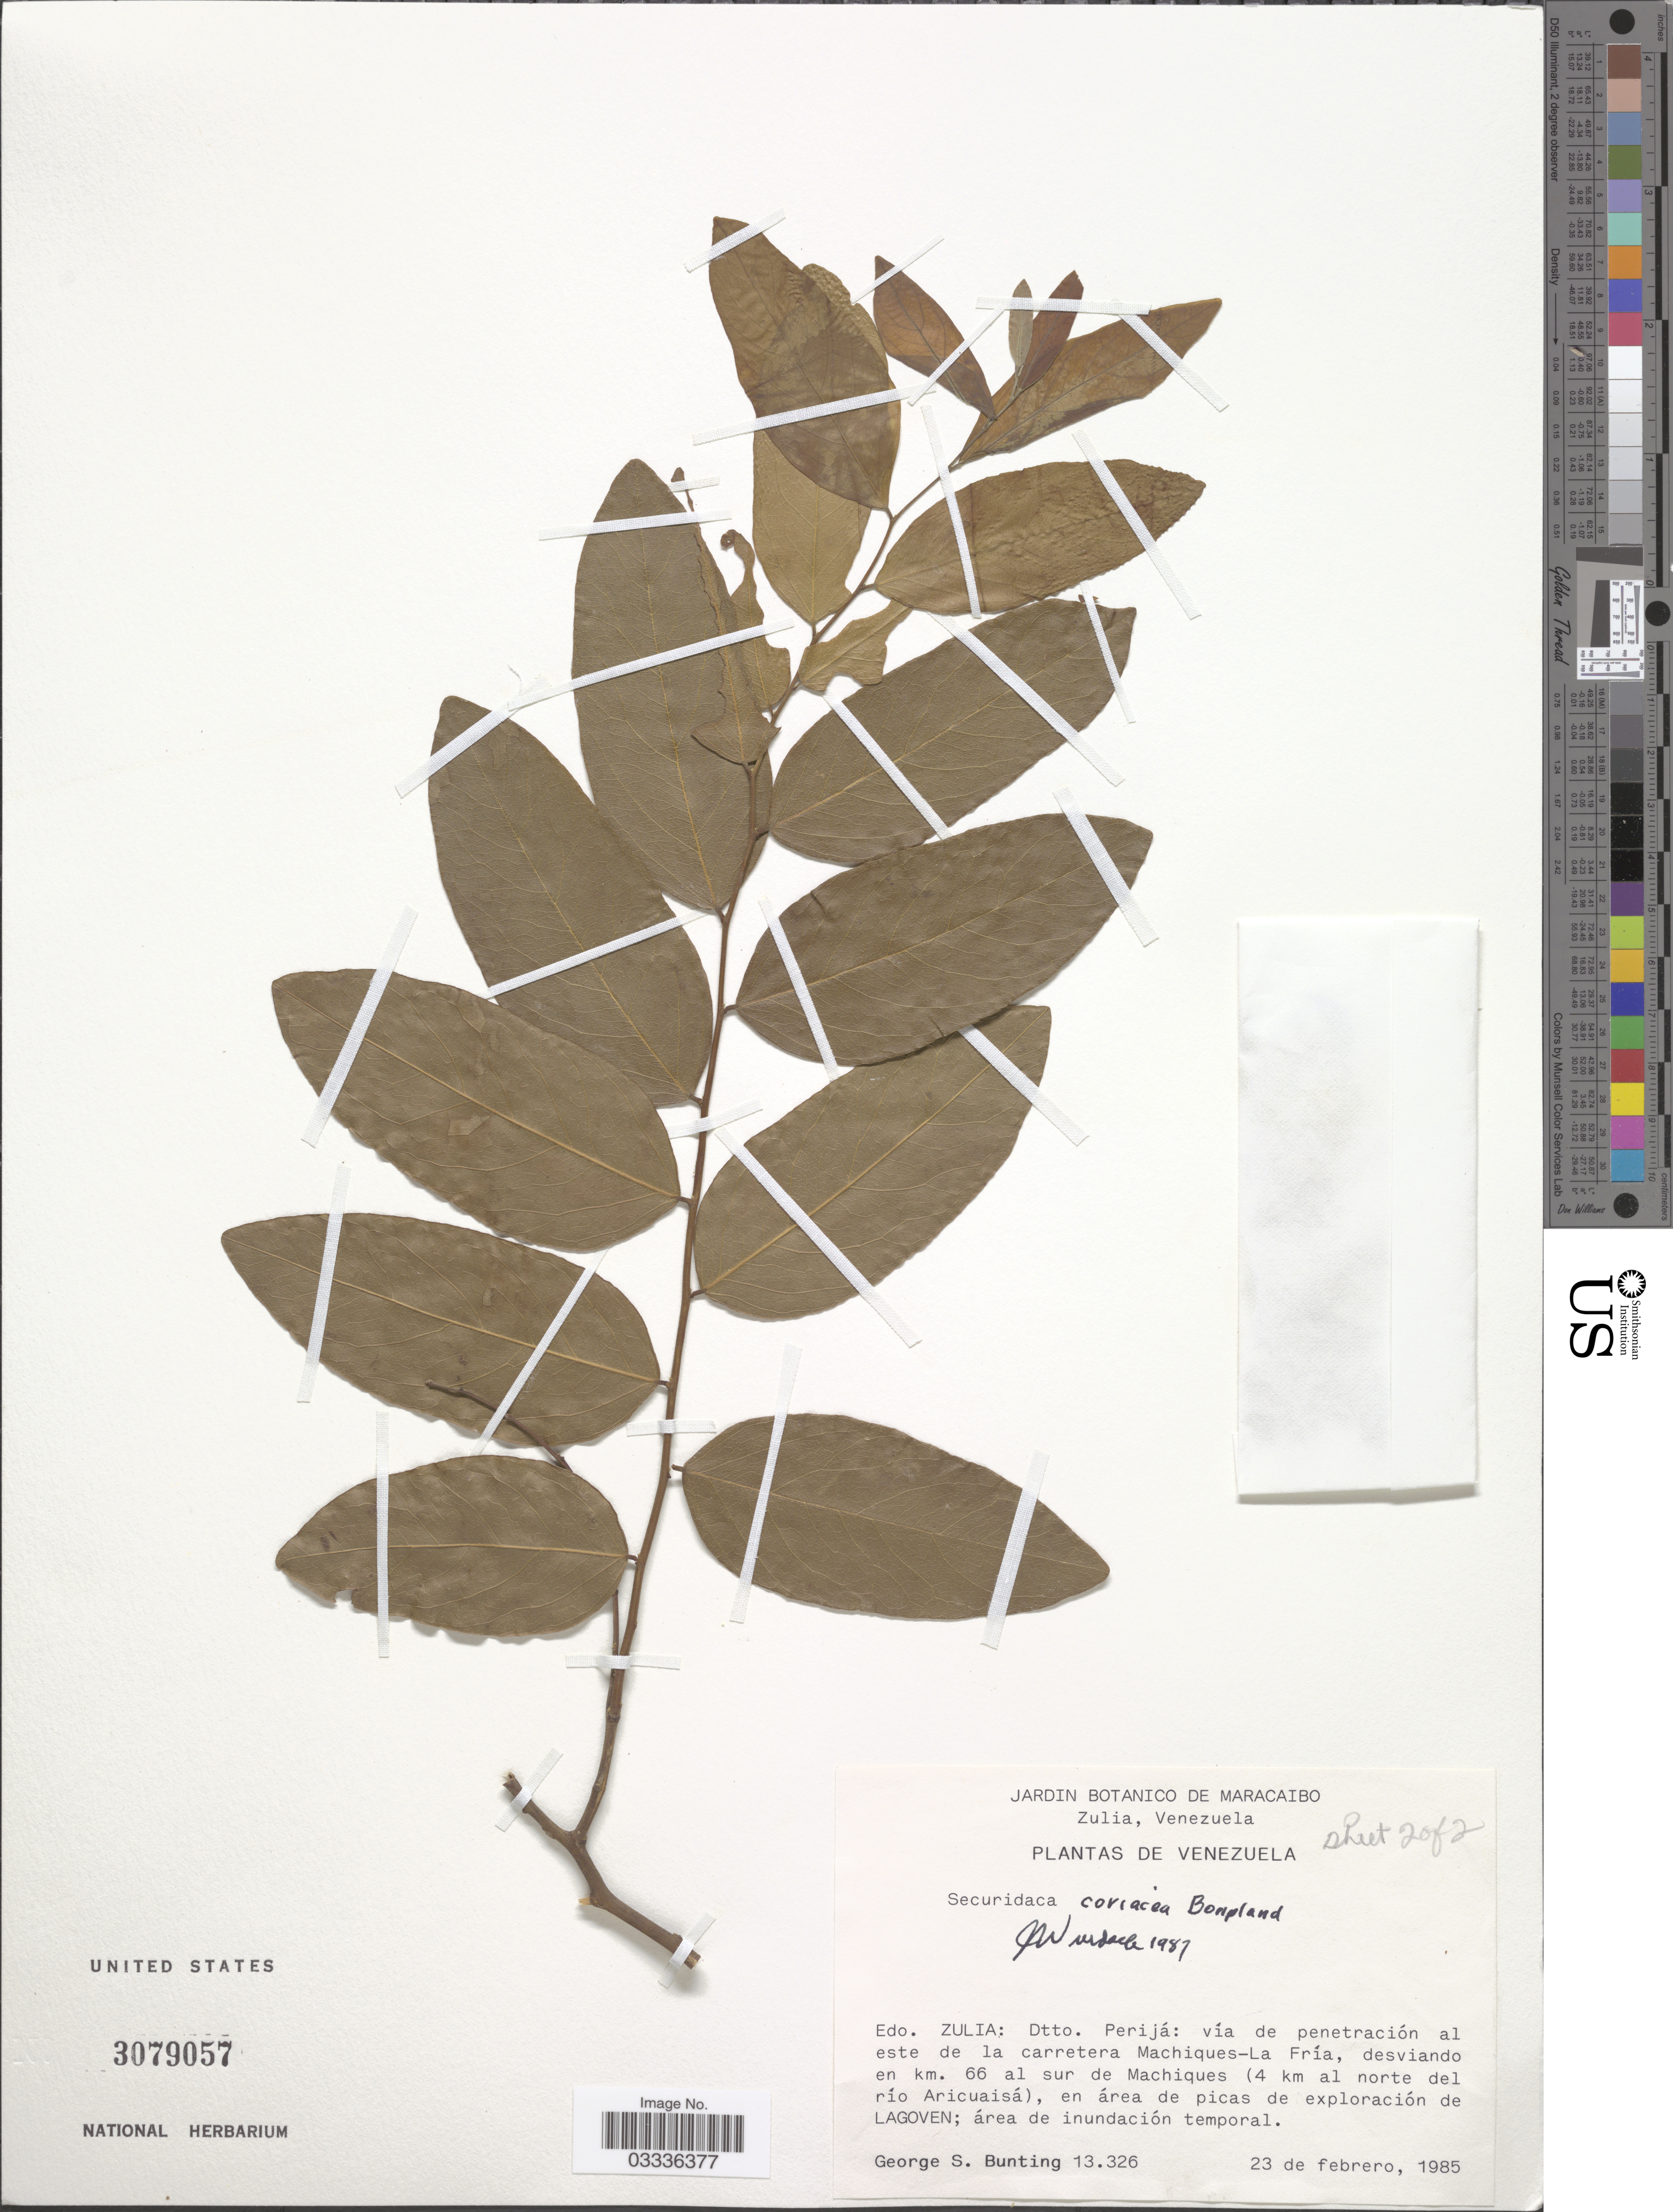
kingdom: Plantae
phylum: Tracheophyta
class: Magnoliopsida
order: Fabales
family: Polygalaceae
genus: Securidaca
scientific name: Securidaca coriacea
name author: Bonpl. ex Steud.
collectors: G. S. Bunting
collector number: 13326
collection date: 1985-02-23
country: Venezuela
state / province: Zulia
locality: Dtto. Perijá: vía de penetración al este de la carretera Machiques-La Fría, desviando en km. 66 al sur de Machiques (4 km al norte del río Aricuaisá), en área de picas de exploración de Lagoven; área de inundación temporal.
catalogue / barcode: US 3079057